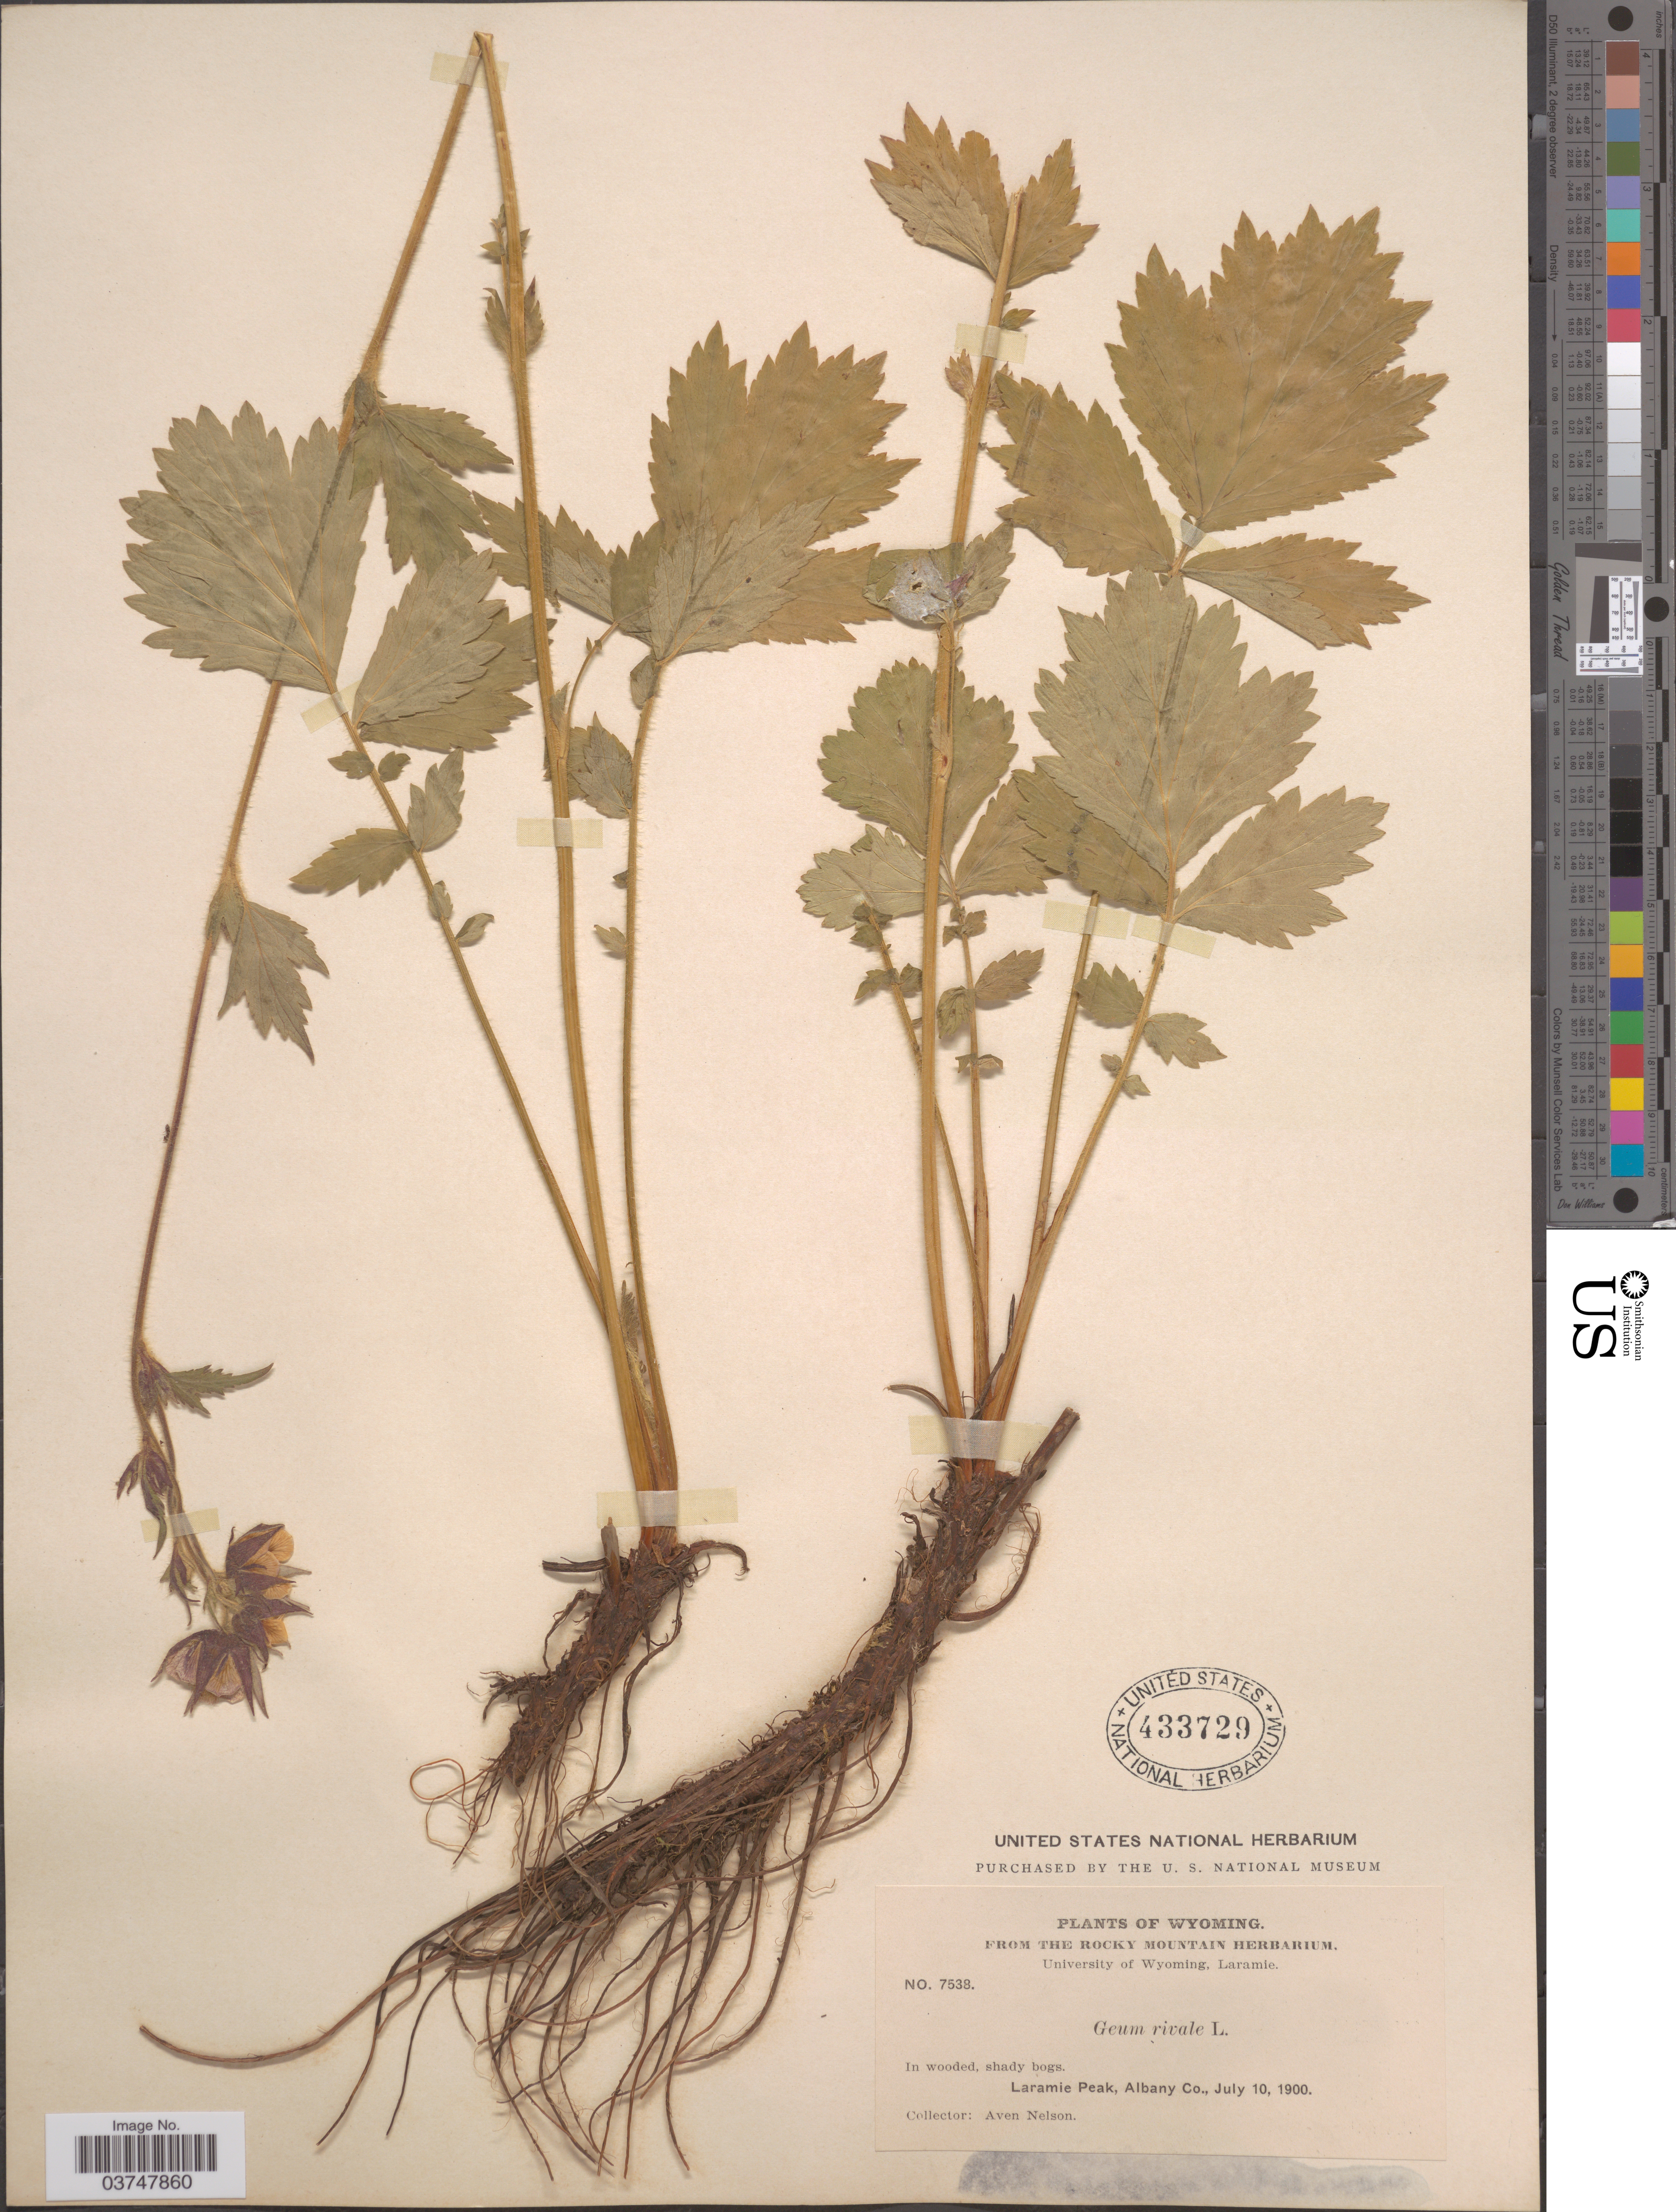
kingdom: Plantae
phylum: Tracheophyta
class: Magnoliopsida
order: Rosales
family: Rosaceae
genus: Geum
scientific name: Geum rivale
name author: L.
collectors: A. Nelson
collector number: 7538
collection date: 1900-07-10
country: United States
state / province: Wyoming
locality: Laramie Peak, Albany Co.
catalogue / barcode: US 433729